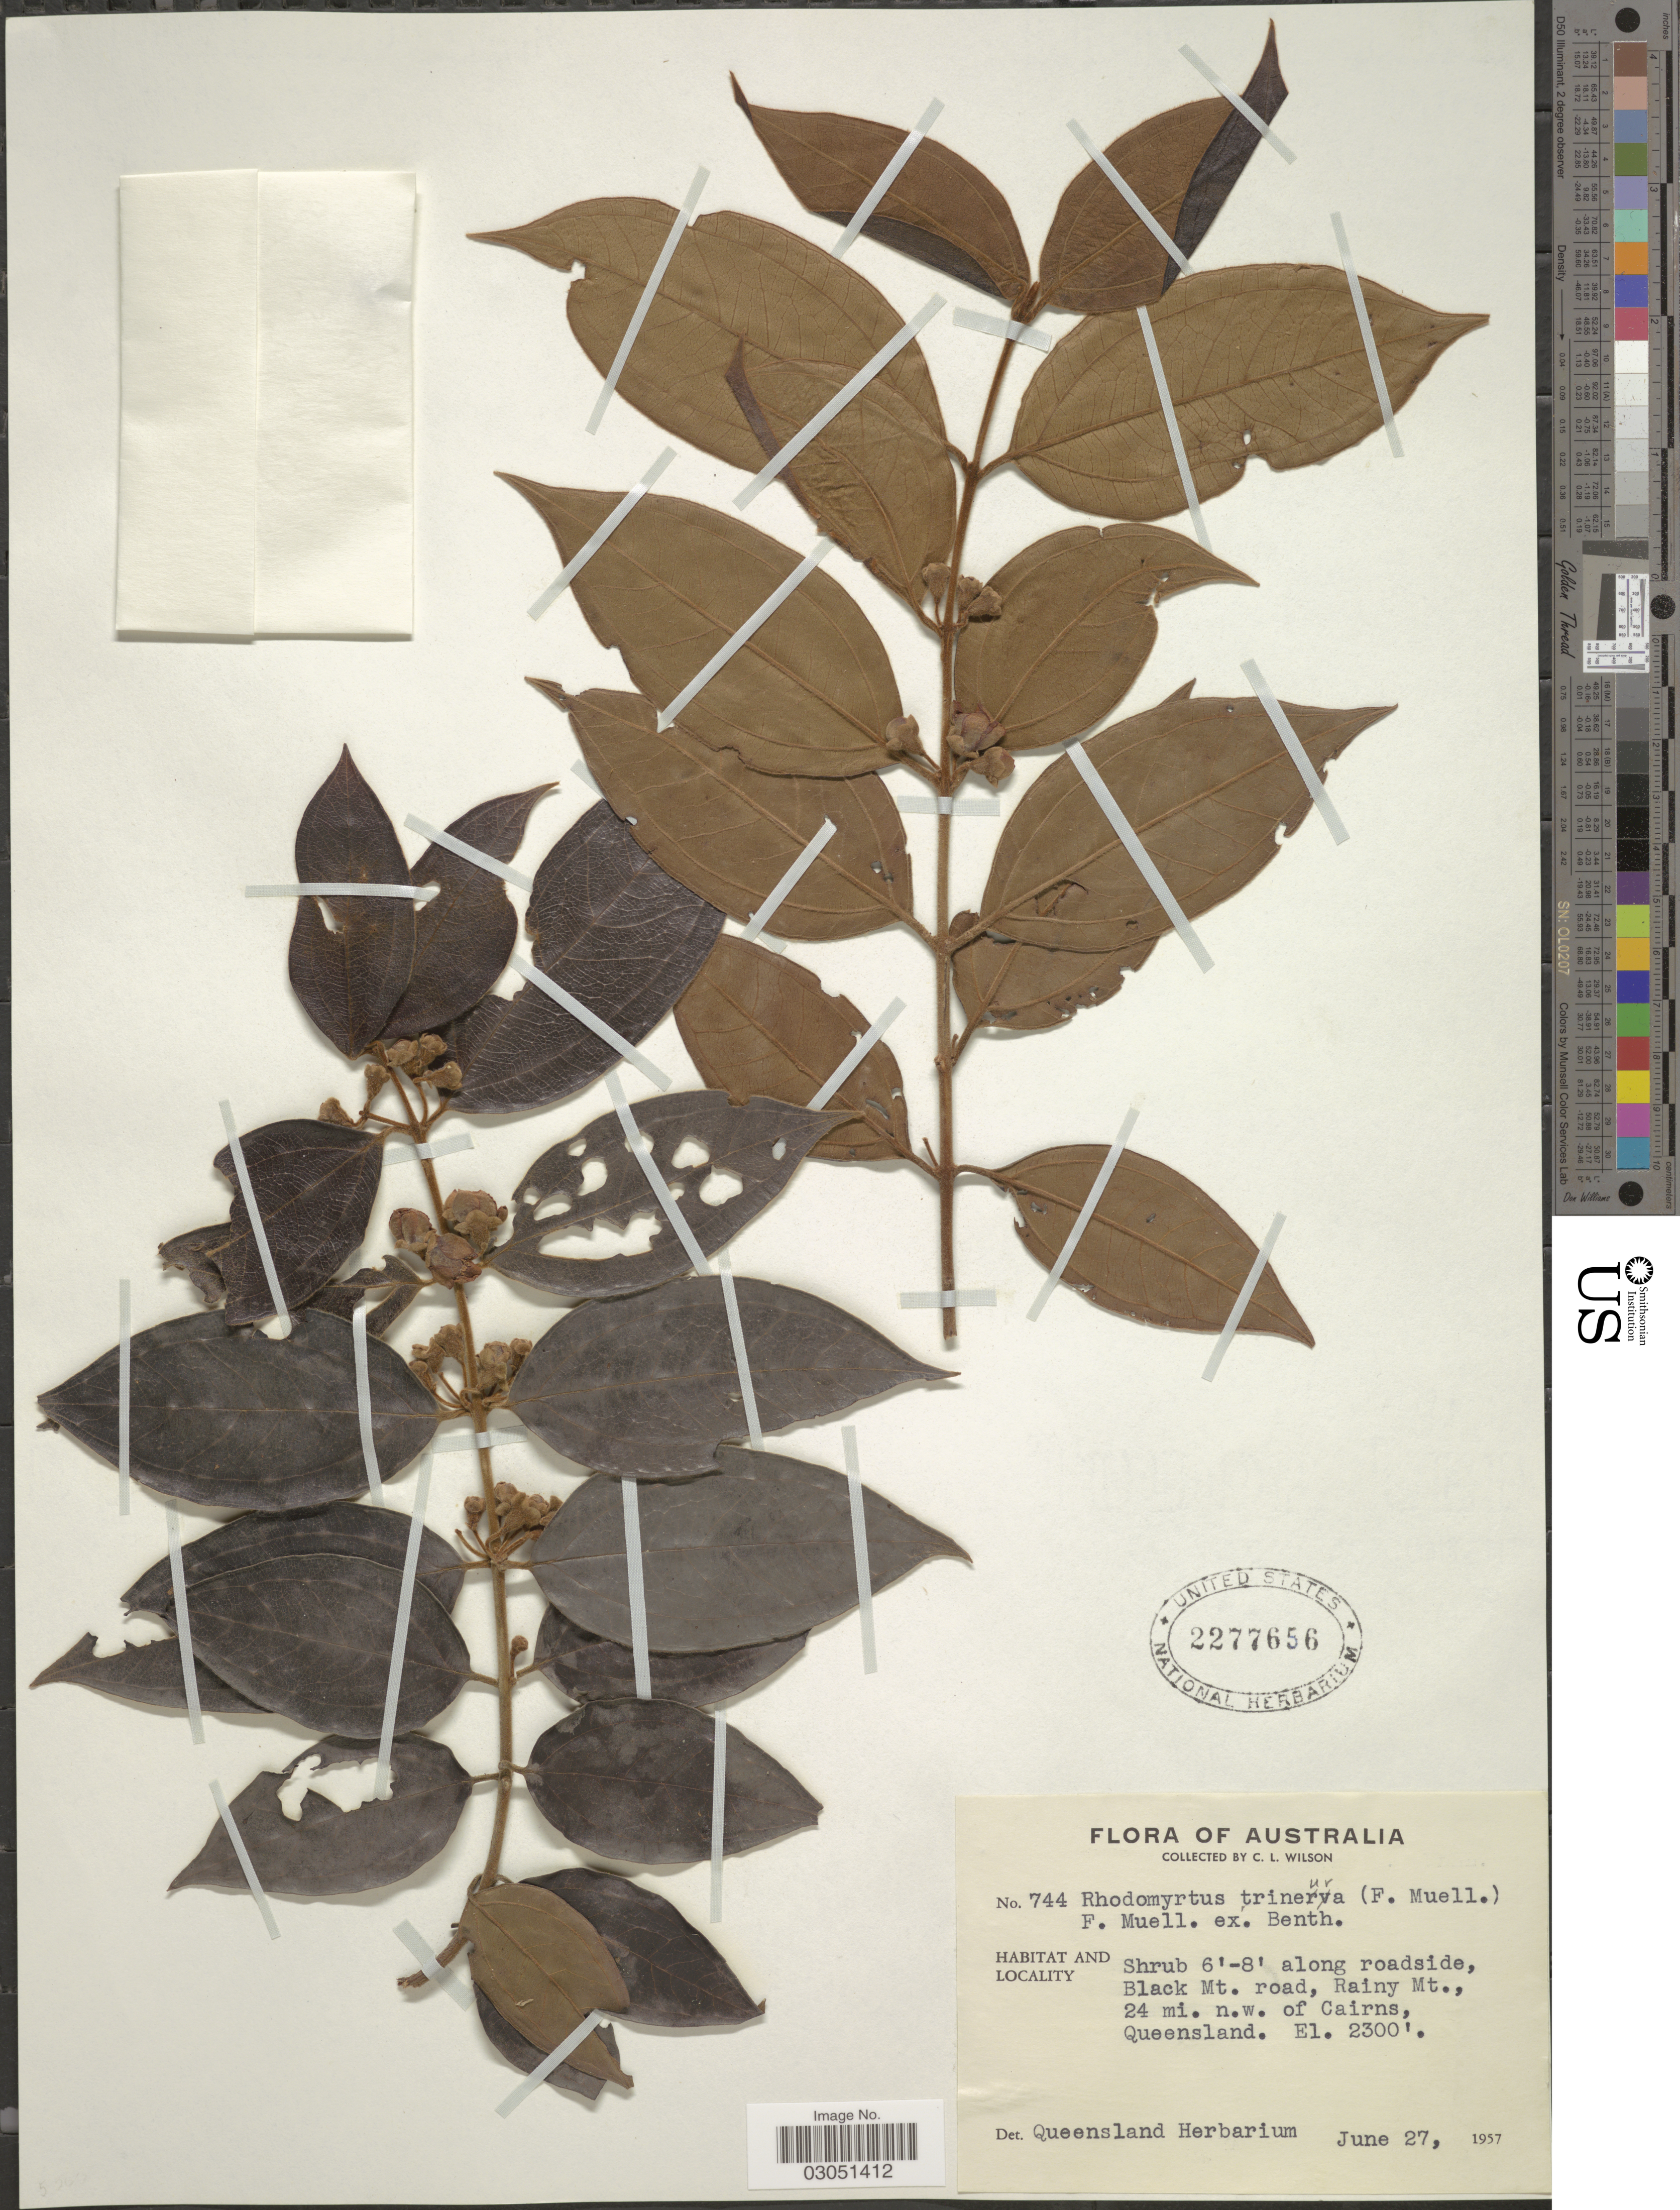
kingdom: Plantae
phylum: Tracheophyta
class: Magnoliopsida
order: Myrtales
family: Myrtaceae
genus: Rhodomyrtus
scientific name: Rhodomyrtus trineura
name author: (F. Muell.) Benth.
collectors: C. L. Wilson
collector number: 744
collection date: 1957-06-27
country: Australia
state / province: Queensland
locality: Black Mt. road, Rainy Mt., 24 mi. n.w. of Cairns.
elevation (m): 701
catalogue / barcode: US 2277656